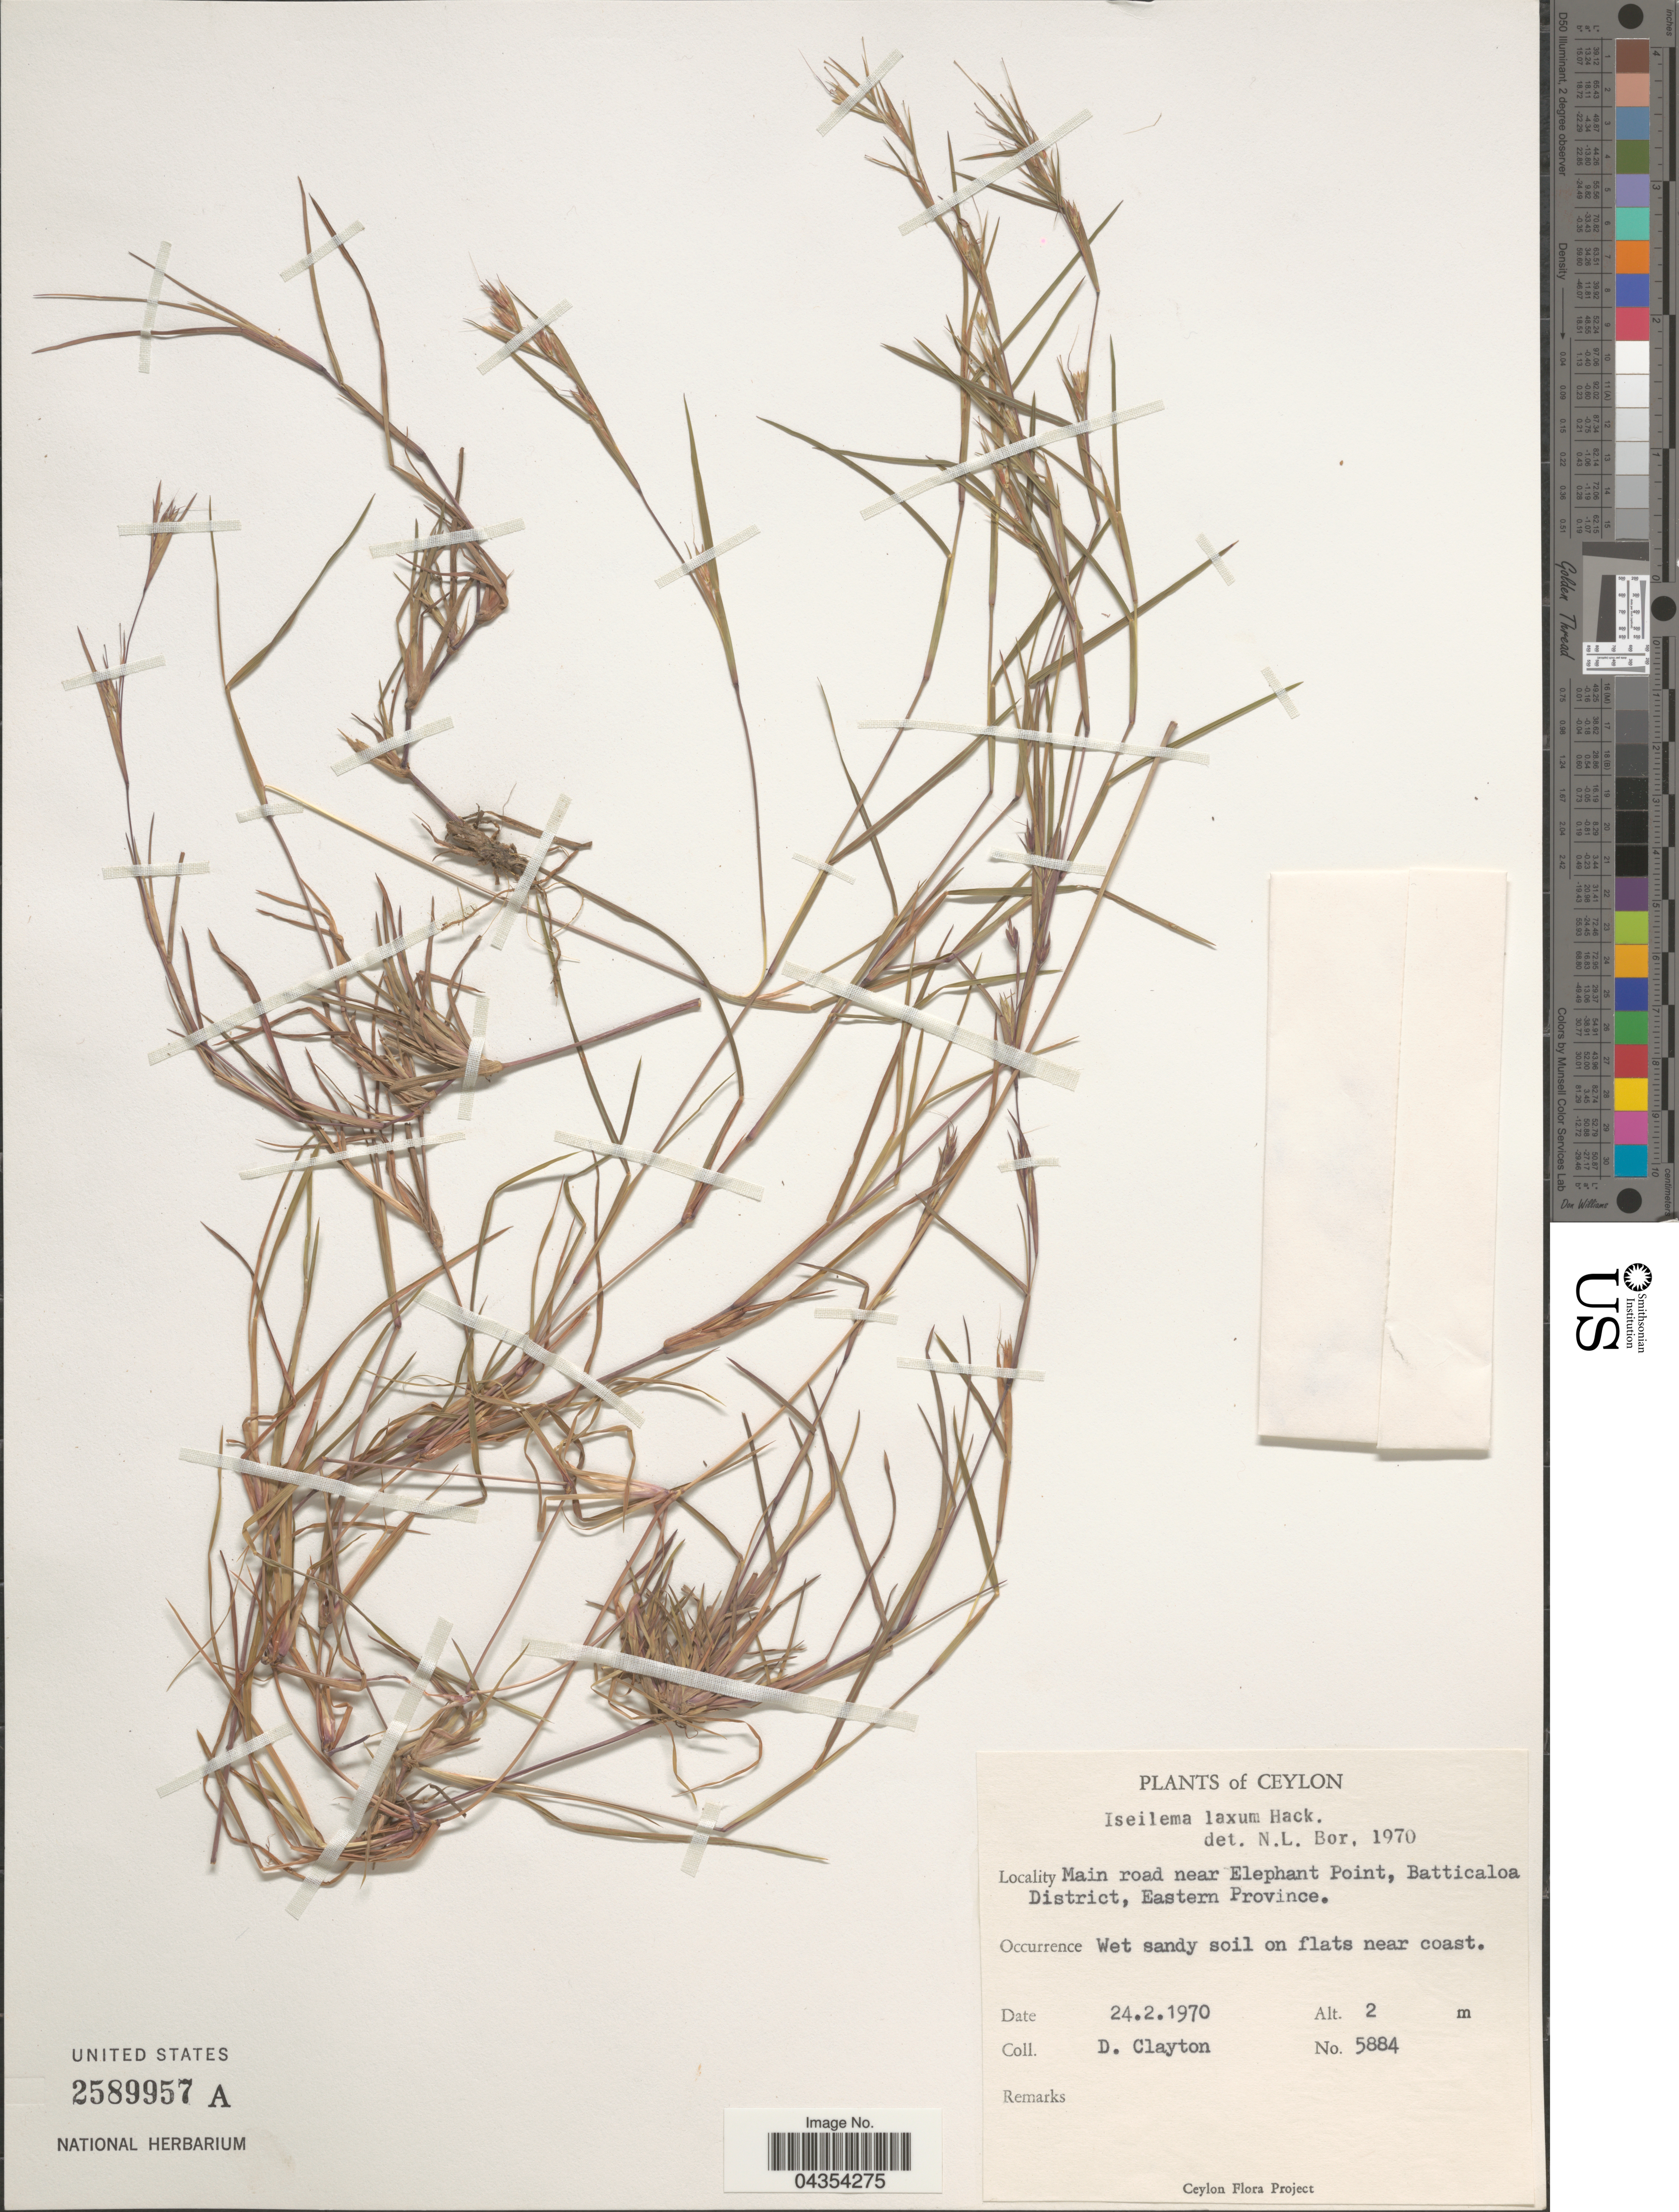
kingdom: Plantae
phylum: Tracheophyta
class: Liliopsida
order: Poales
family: Poaceae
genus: Iseilema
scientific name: Iseilema jainiana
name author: P. Umam. & P. Daniel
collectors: D. Clayton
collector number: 5884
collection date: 1970-02-24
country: Sri Lanka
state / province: Eastern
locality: Ceylon. Main road near Elephant Point, Batticaloa District.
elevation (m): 2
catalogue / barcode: US 2589957A